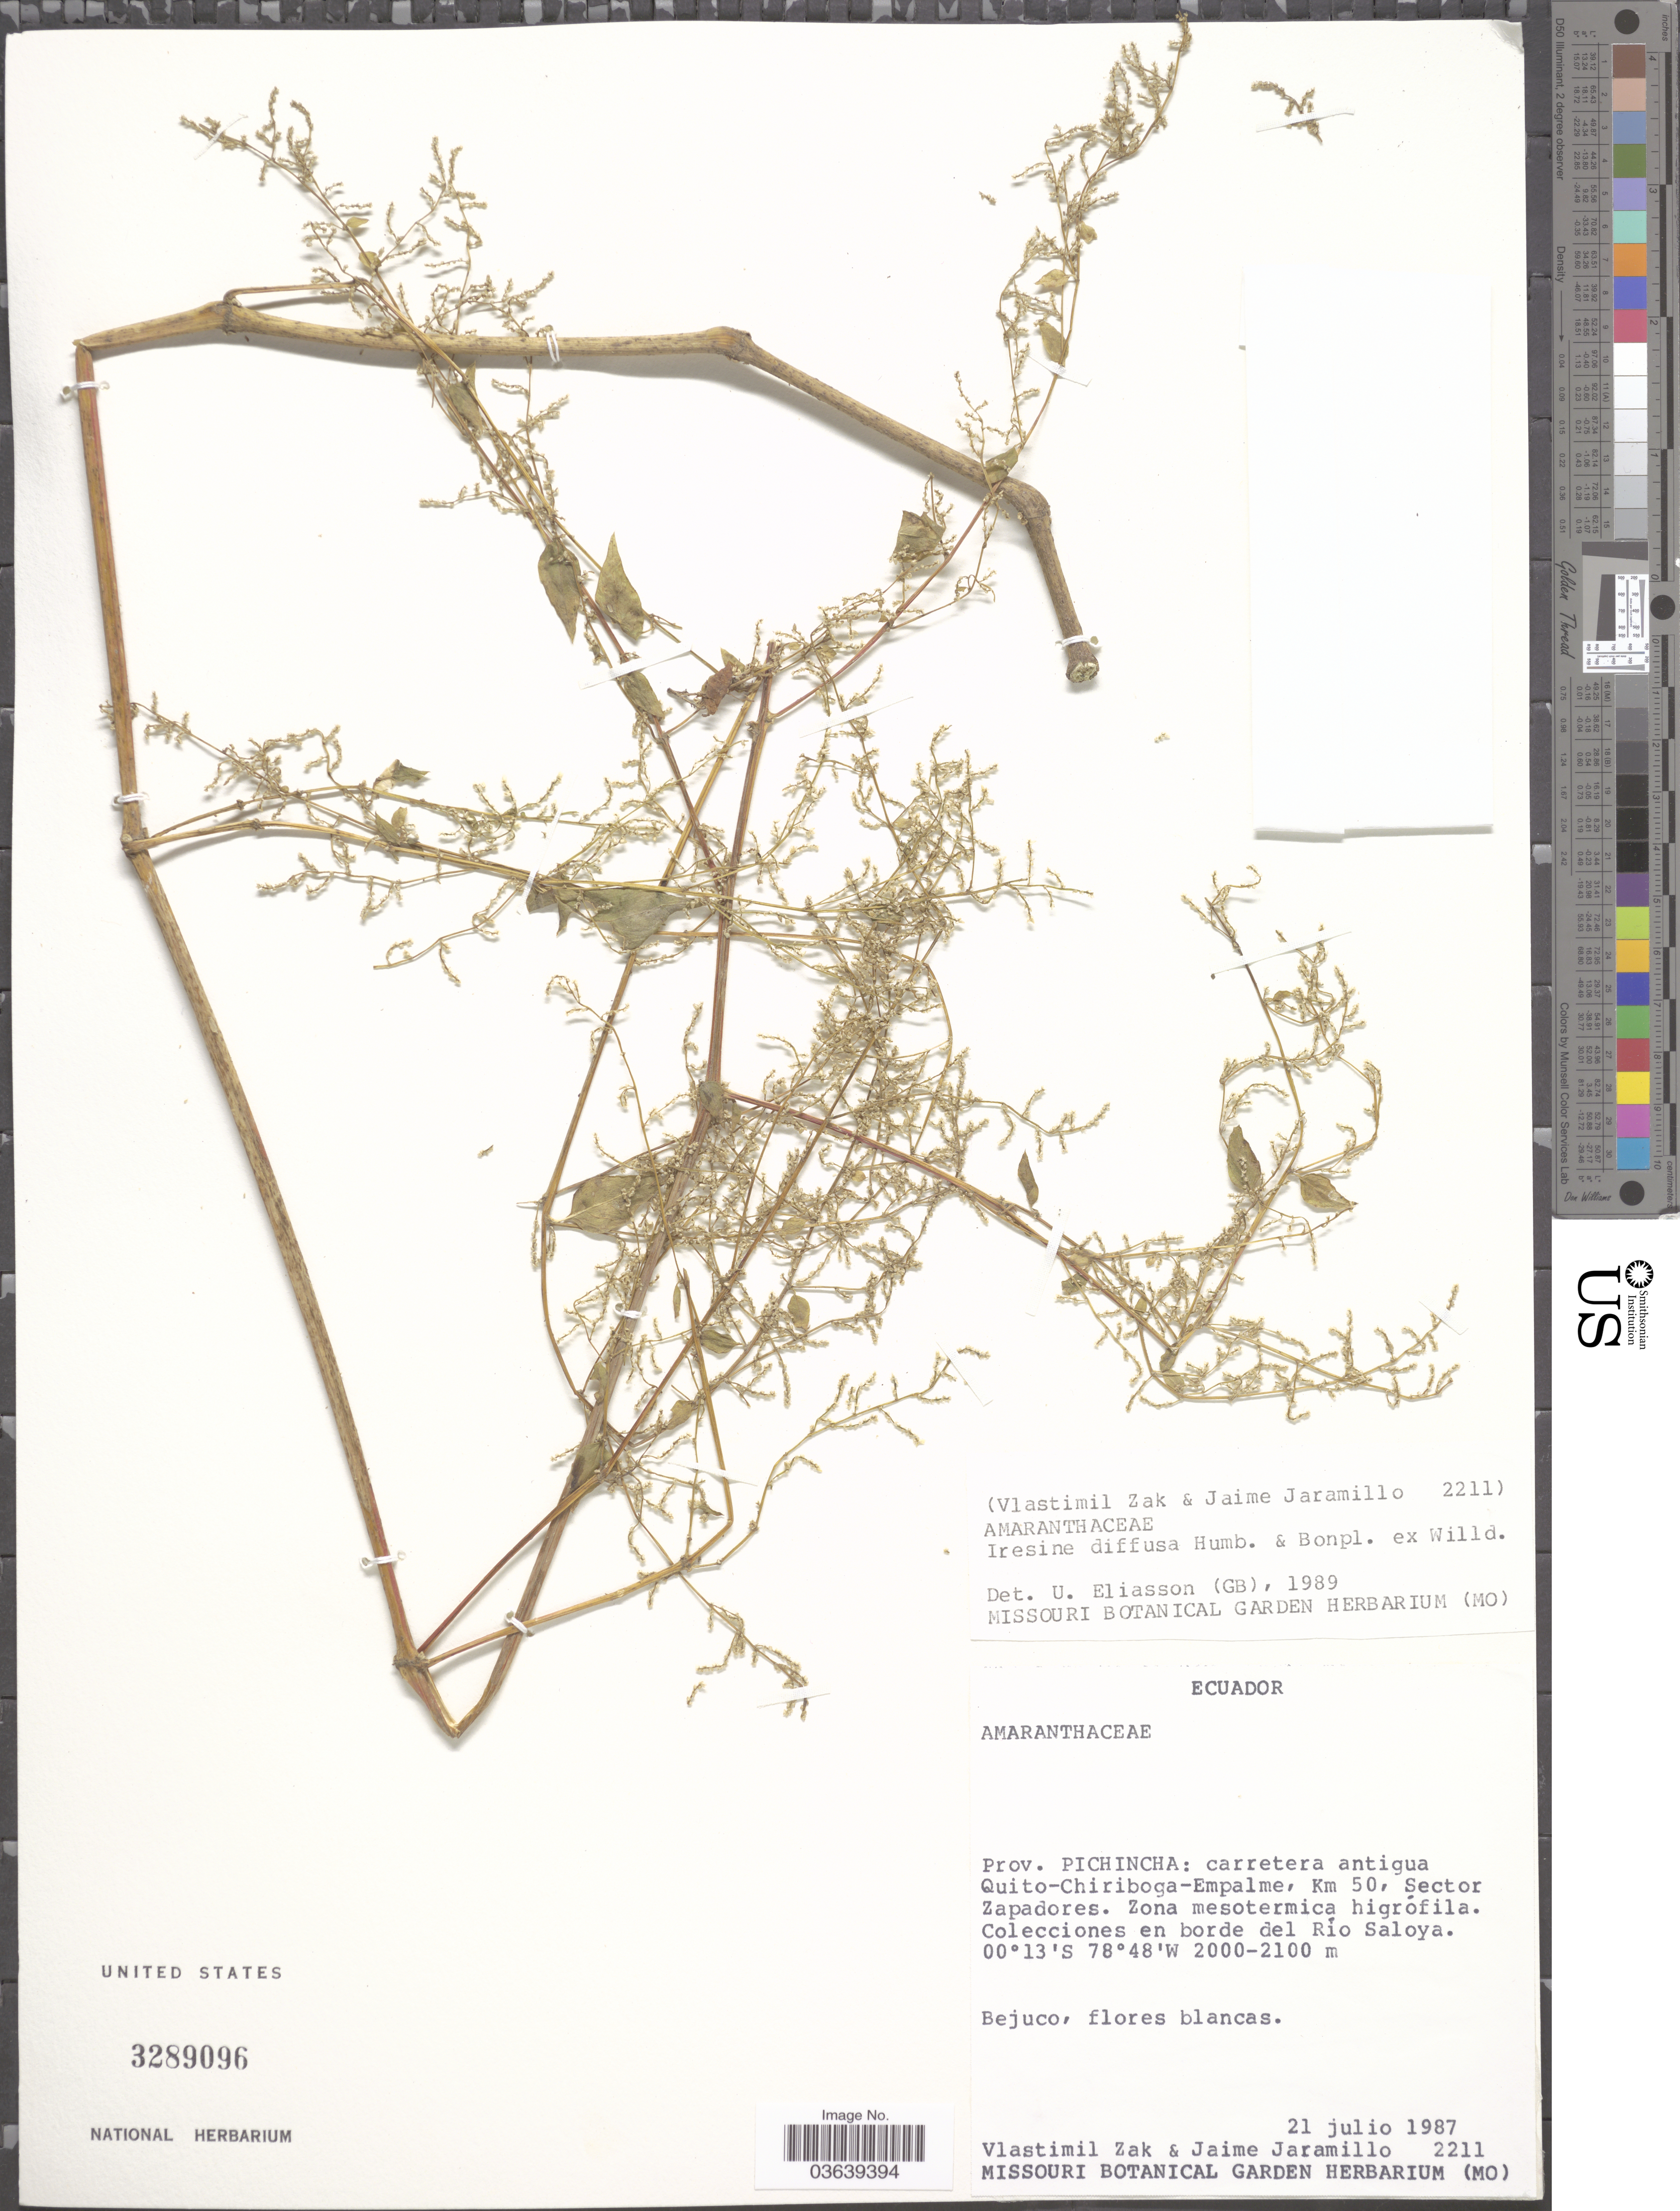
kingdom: Plantae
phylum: Tracheophyta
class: Magnoliopsida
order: Caryophyllales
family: Amaranthaceae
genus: Iresine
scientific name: Iresine diffusa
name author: Humb. & Bonpl. ex Willd.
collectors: V. Zak & J. Jaramillo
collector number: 2211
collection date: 1987-07-21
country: Ecuador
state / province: Pichincha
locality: Carretera antigua Quito-Chiriboga-Empalme, Km 50, Sector Zapadores. Collecciones en borde del Río Saloya.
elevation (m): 2000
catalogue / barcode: US 3289096